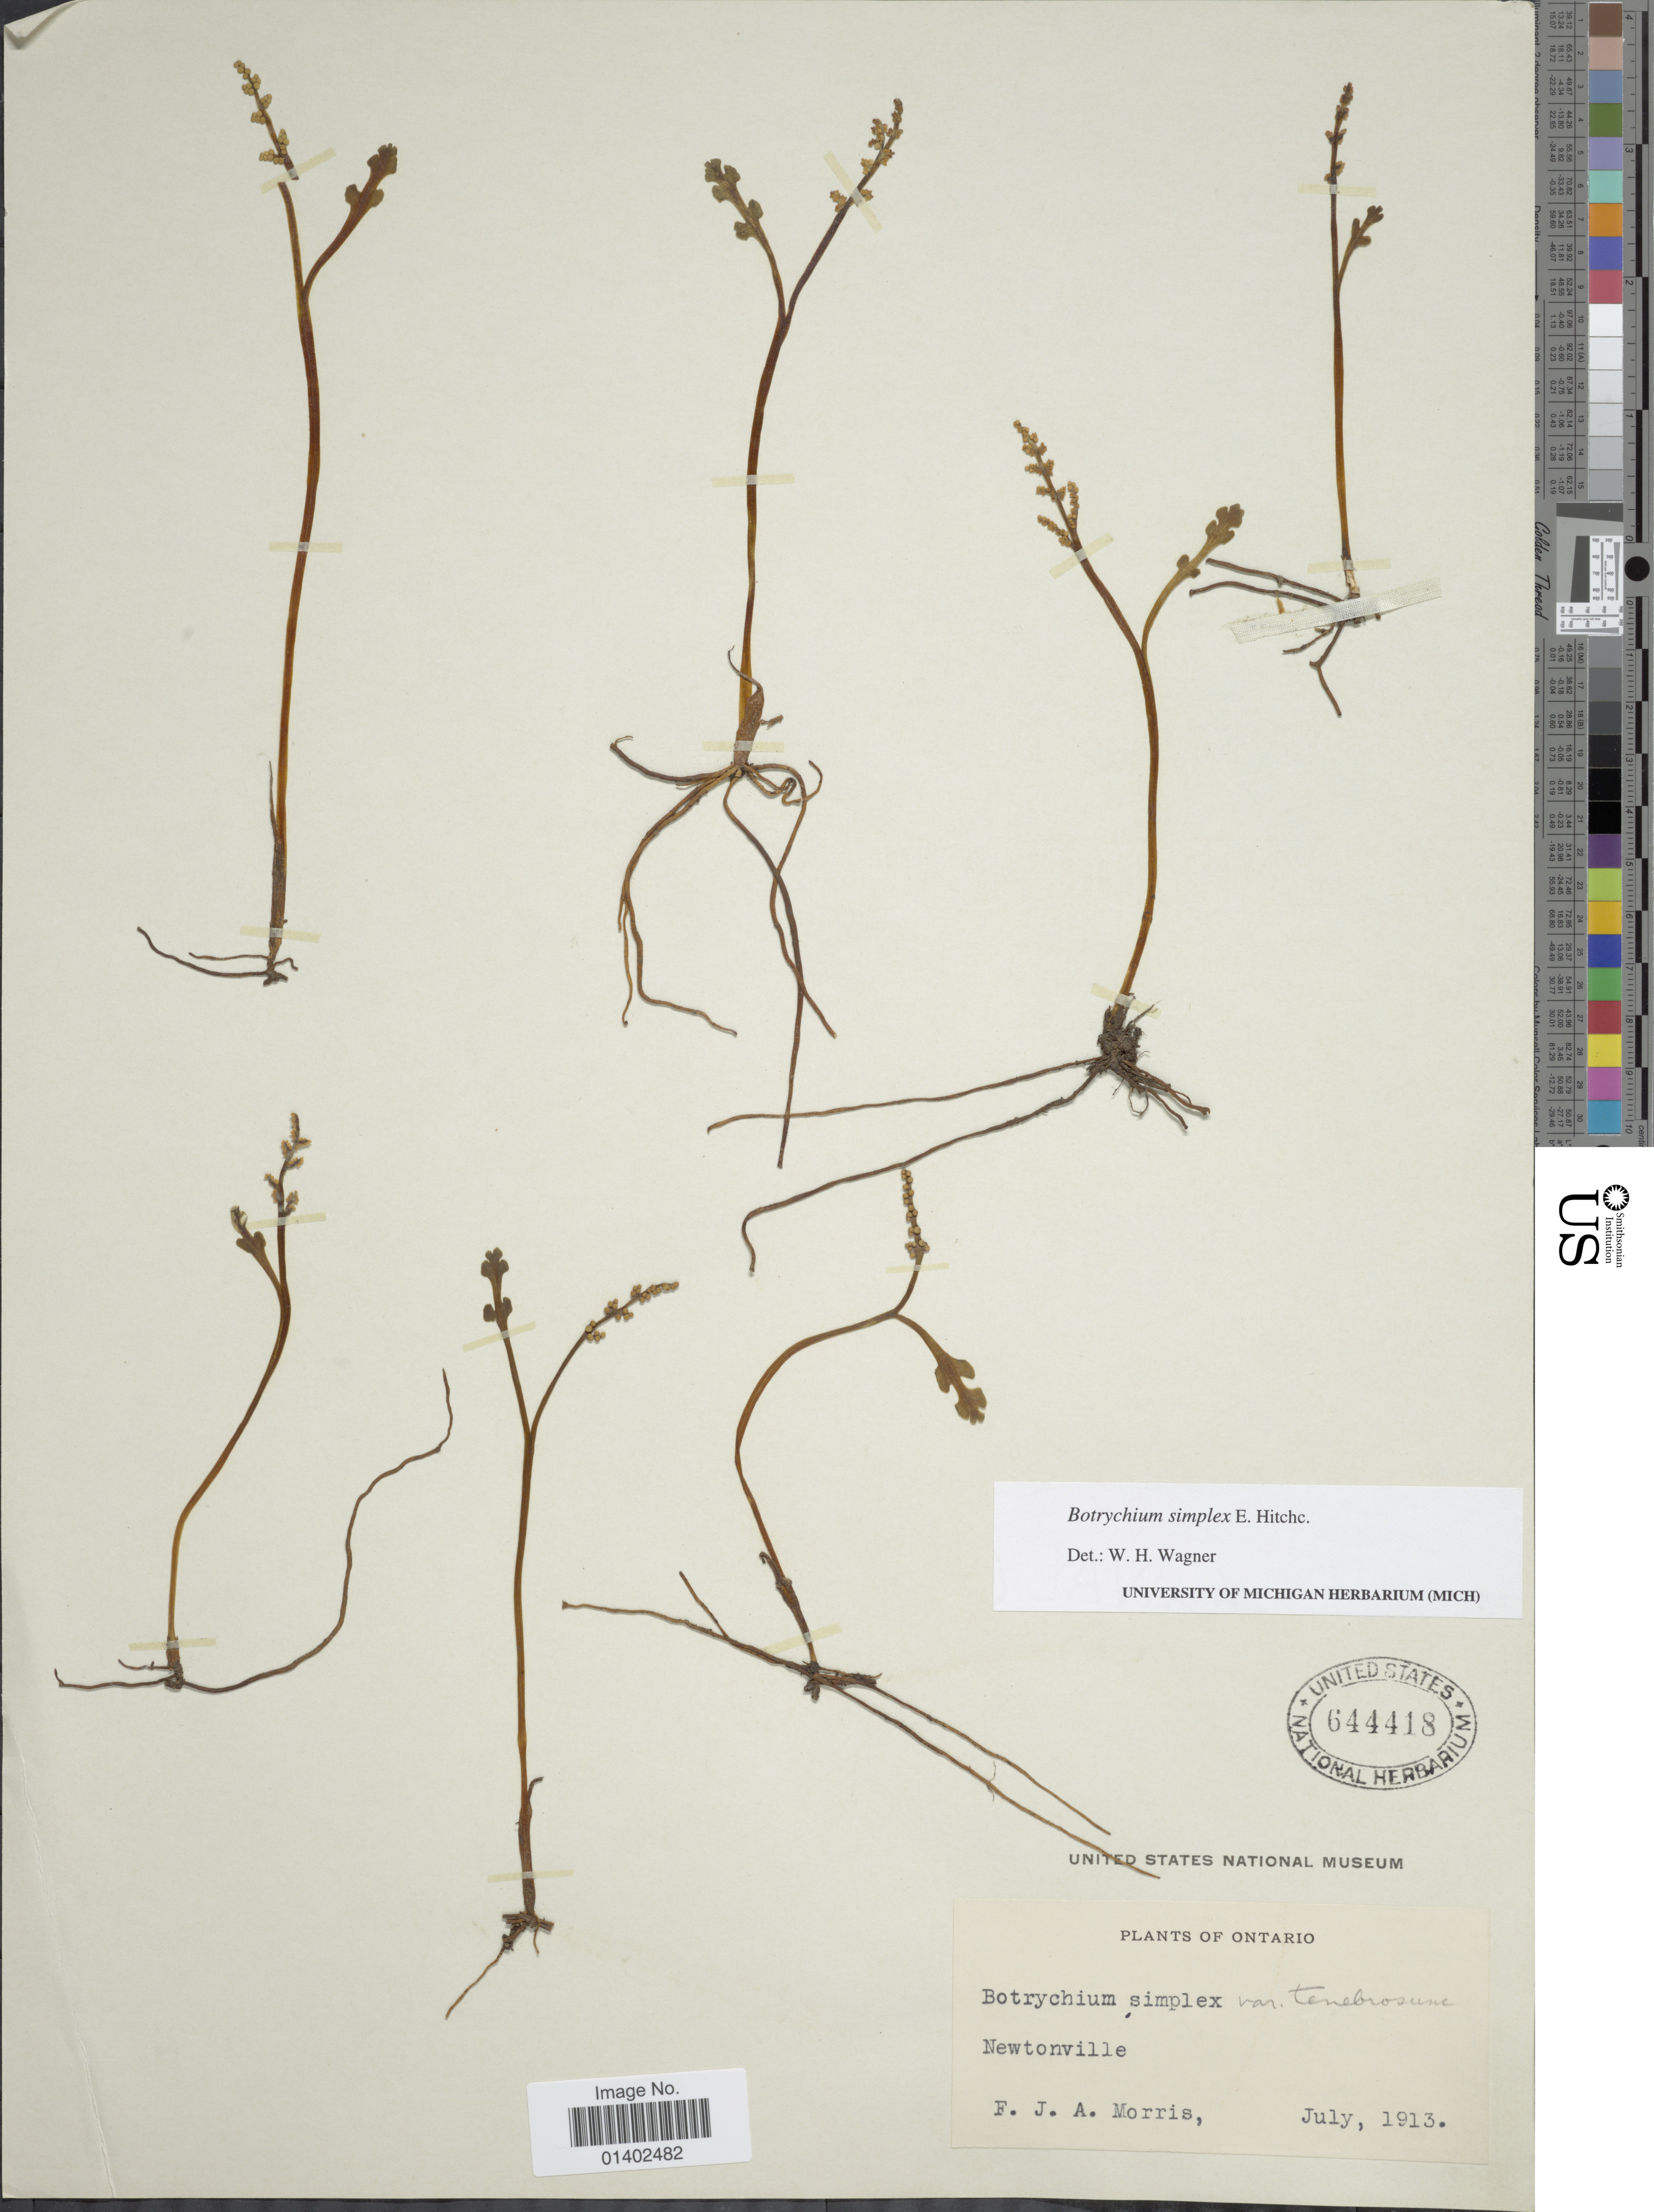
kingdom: Plantae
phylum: Tracheophyta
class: Polypodiopsida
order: Ophioglossales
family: Ophioglossaceae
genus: Botrychium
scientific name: Botrychium simplex var. tenebrosum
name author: (A.A. Eaton) R.T. Clausen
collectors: F. Morris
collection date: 1913-07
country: Canada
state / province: Ontario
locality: Newtonville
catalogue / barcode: US 644418